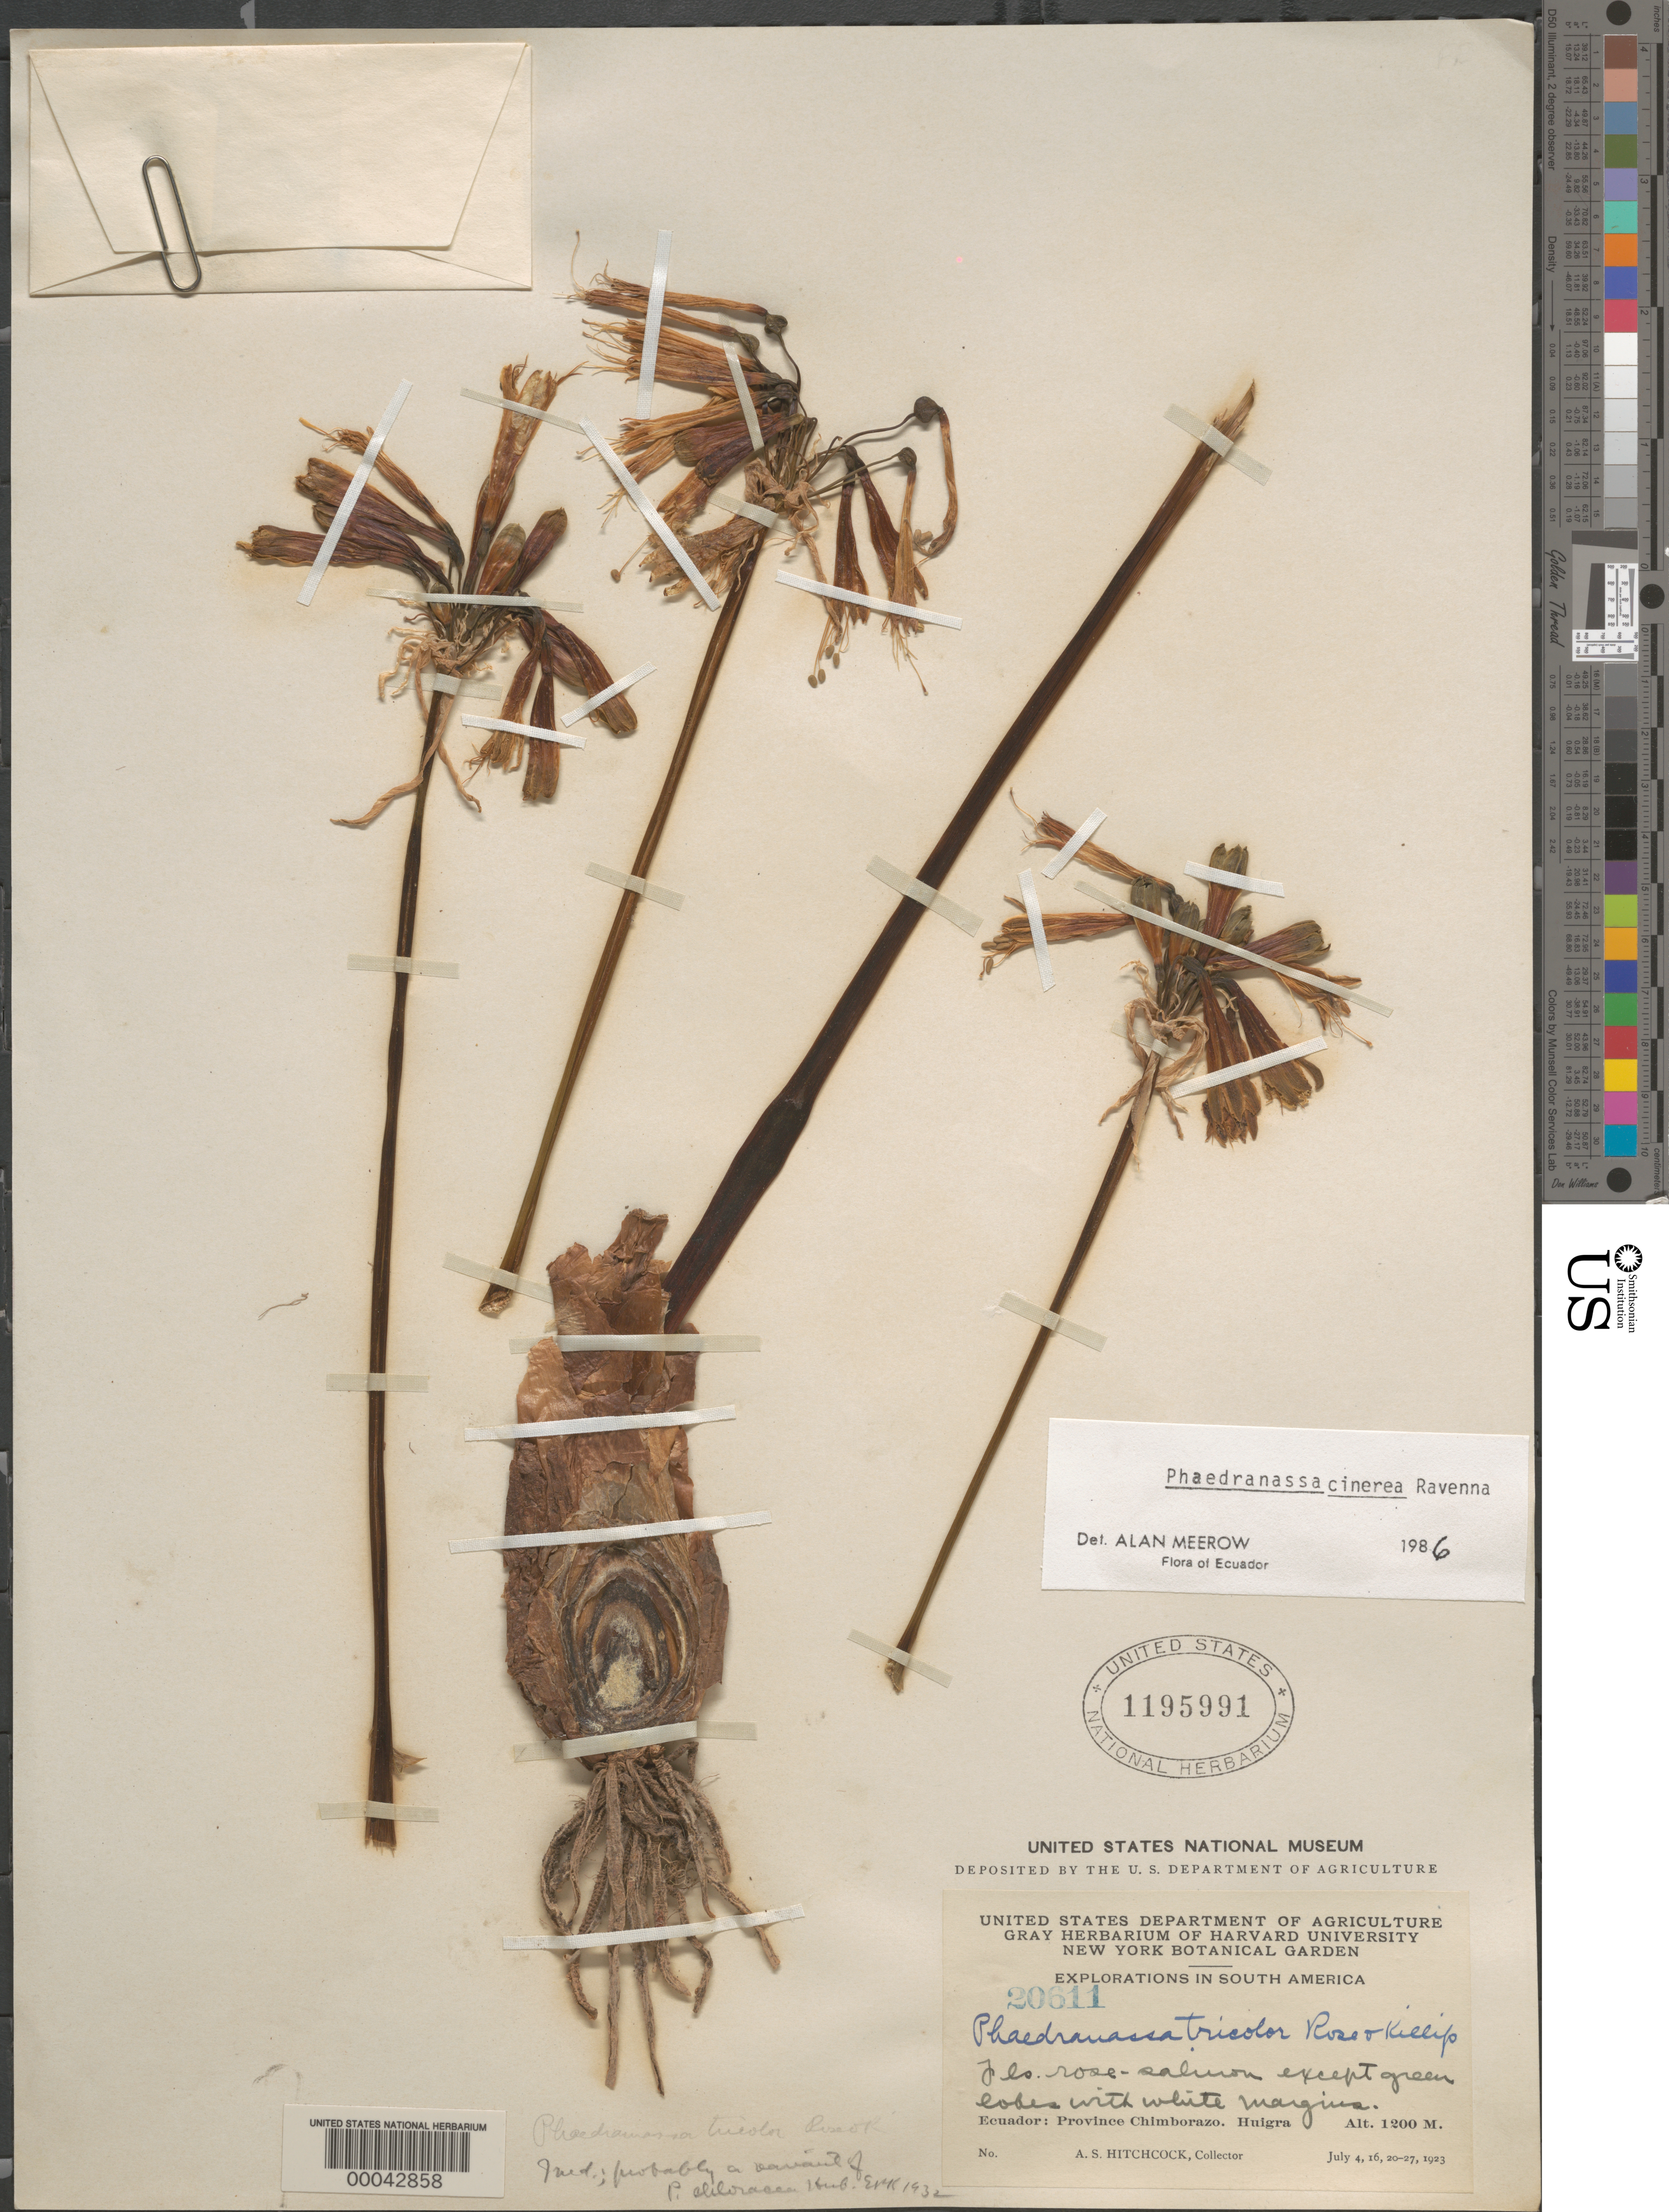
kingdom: Plantae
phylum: Tracheophyta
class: Liliopsida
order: Asparagales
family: Amaryllidaceae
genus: Phaedranassa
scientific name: Phaedranassa cinerea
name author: Ravenna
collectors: A. S. Hitchcock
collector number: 20611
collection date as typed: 04 Jul 1923 to 27 Jul 1923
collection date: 1923-07-04/1923-07-27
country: Ecuador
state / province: Chimborazo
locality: Huigra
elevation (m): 1200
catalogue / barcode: US 1195991